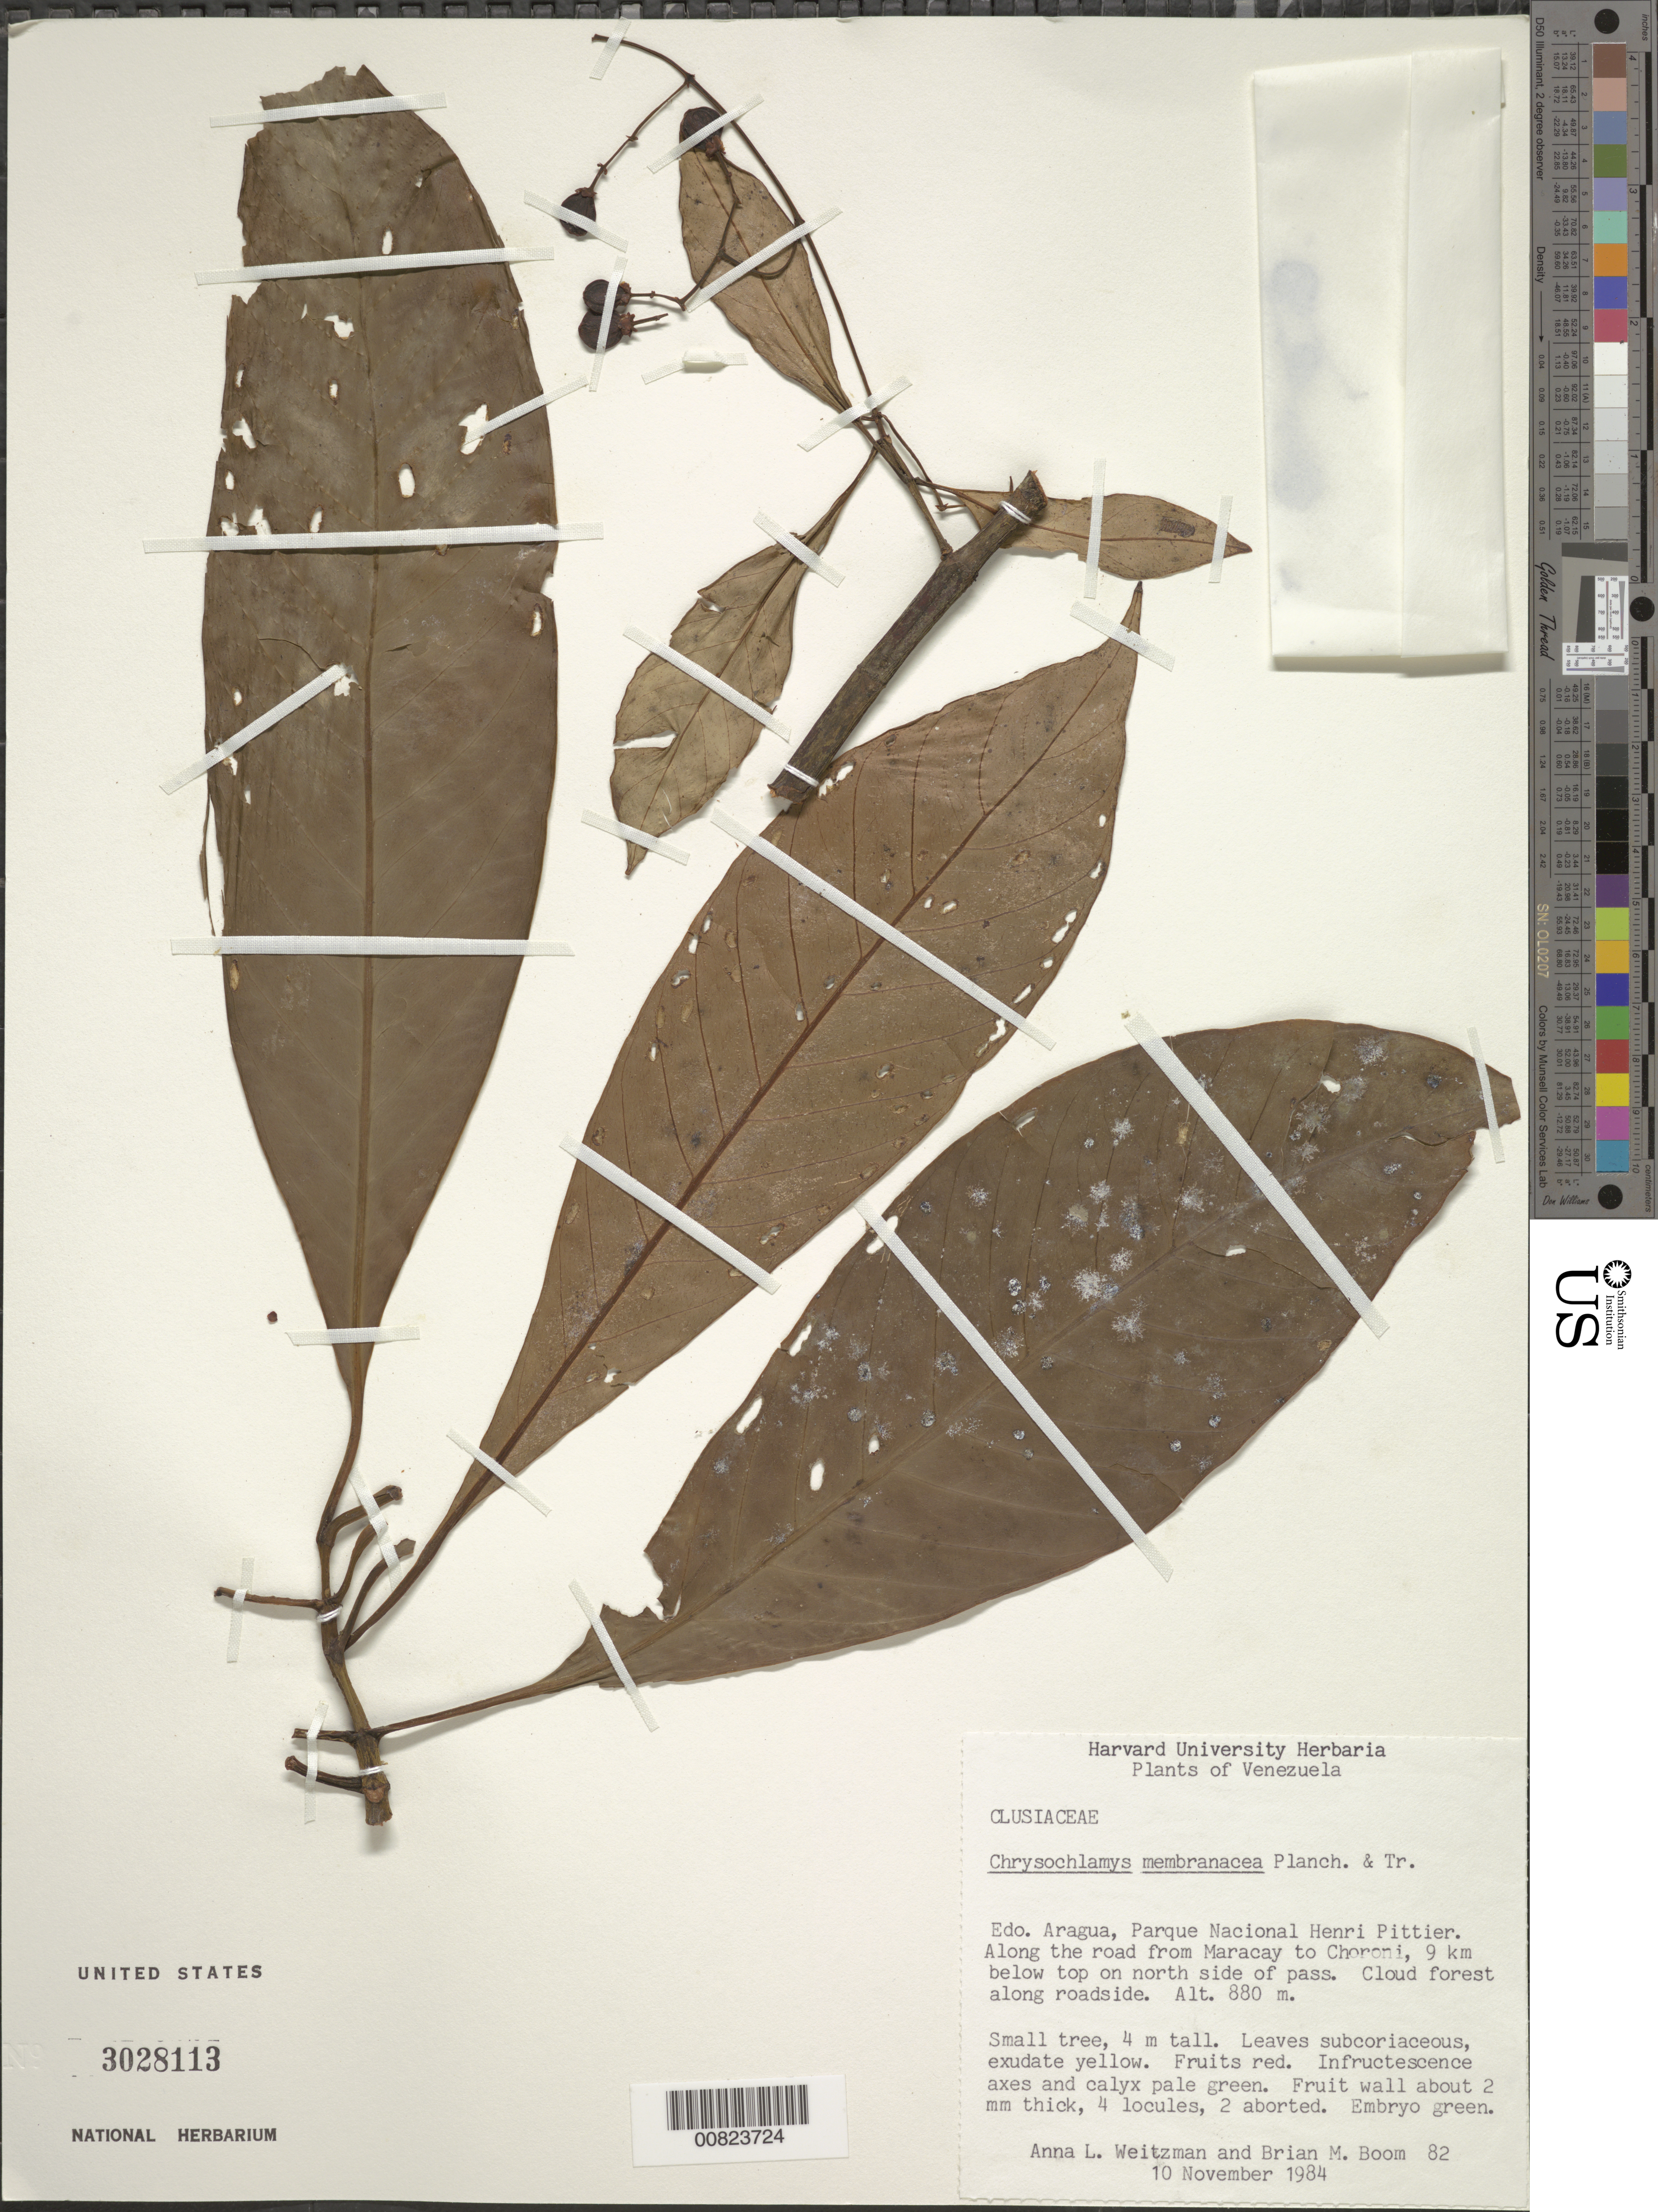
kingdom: Plantae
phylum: Tracheophyta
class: Magnoliopsida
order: Malpighiales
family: Clusiaceae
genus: Chrysochlamys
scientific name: Chrysochlamys membranacea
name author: Planch. & Triana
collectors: A. L. Weitzman & B. M. Boom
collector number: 82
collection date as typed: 10-Nov-84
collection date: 1984-11-10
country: Venezuela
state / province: Aragua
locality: Parque Nacional Henri Pittier; between Maracay and Chroni, 9 km below top on north side of pass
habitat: Along roadside, cloud forest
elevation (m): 880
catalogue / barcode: US 3028113